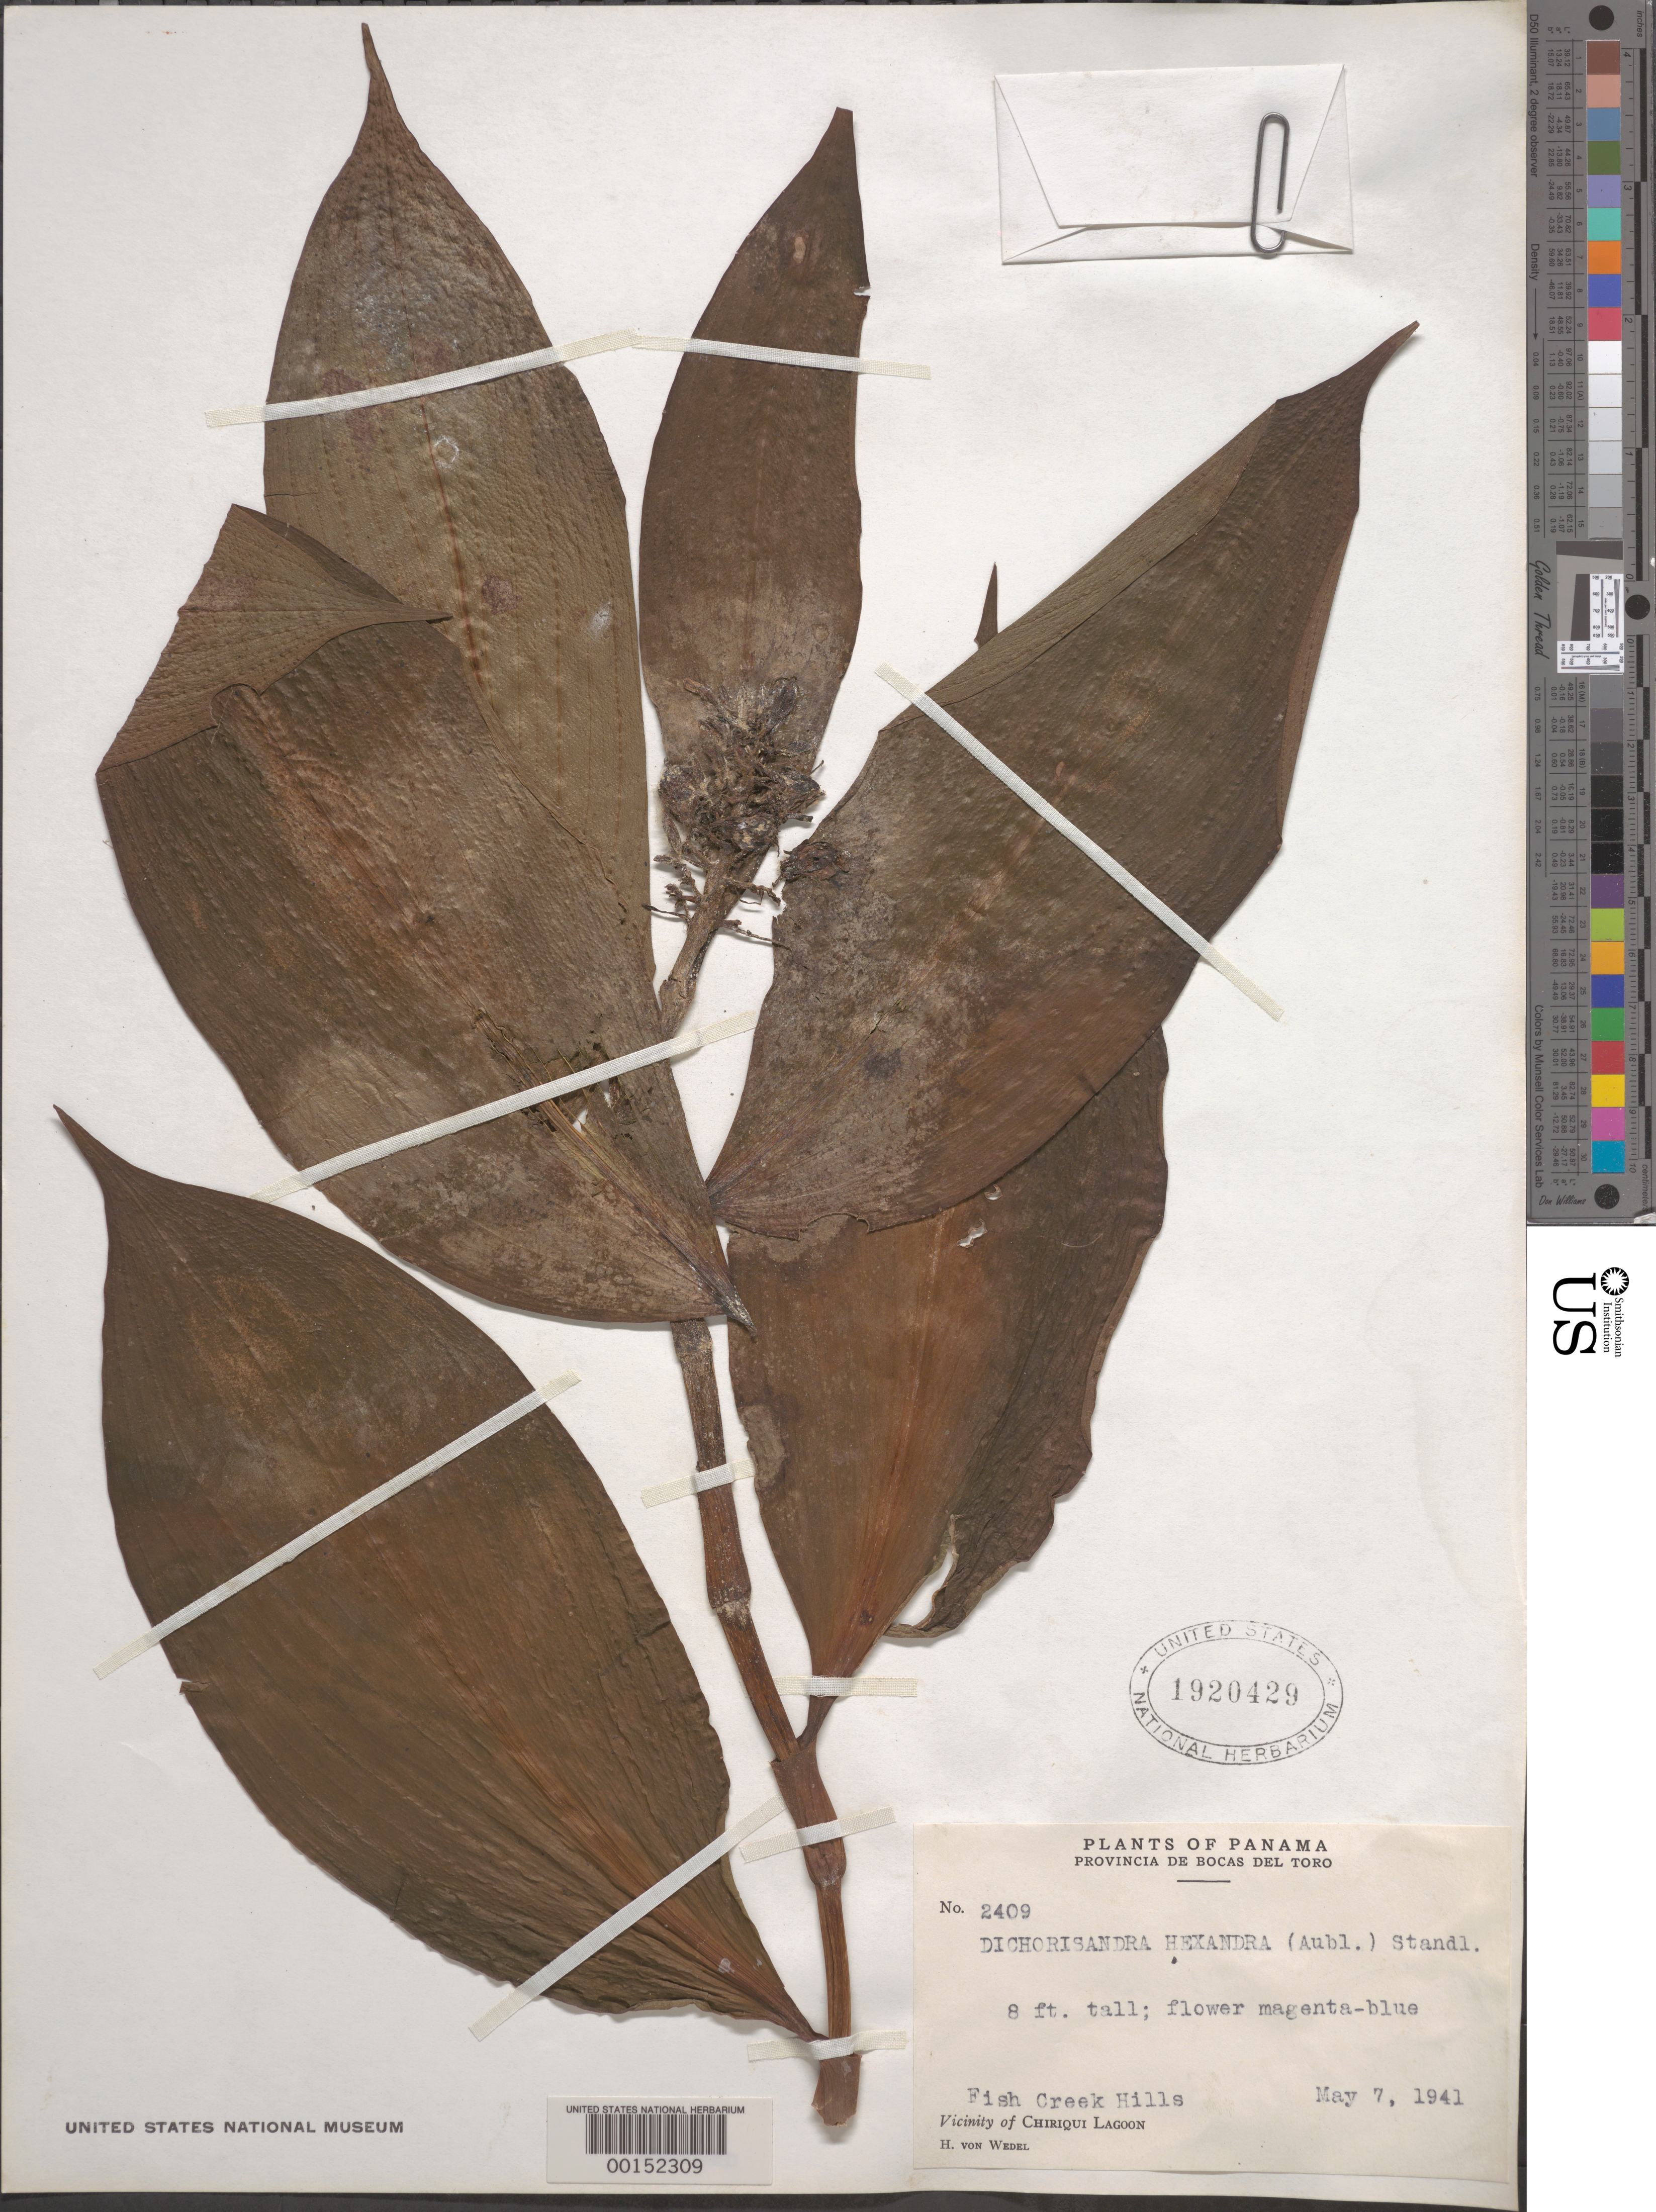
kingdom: Plantae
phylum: Tracheophyta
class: Liliopsida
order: Commelinales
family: Commelinaceae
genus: Dichorisandra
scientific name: Dichorisandra hexandra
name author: (Aubl.) Standl.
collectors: H. von Wedel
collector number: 2409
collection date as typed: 07 May 1941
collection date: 1941-05-07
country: Panama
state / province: Bocas del Toro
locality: Fish Creek Hills, near Chiriquí Lagoon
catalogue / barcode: US 1920429